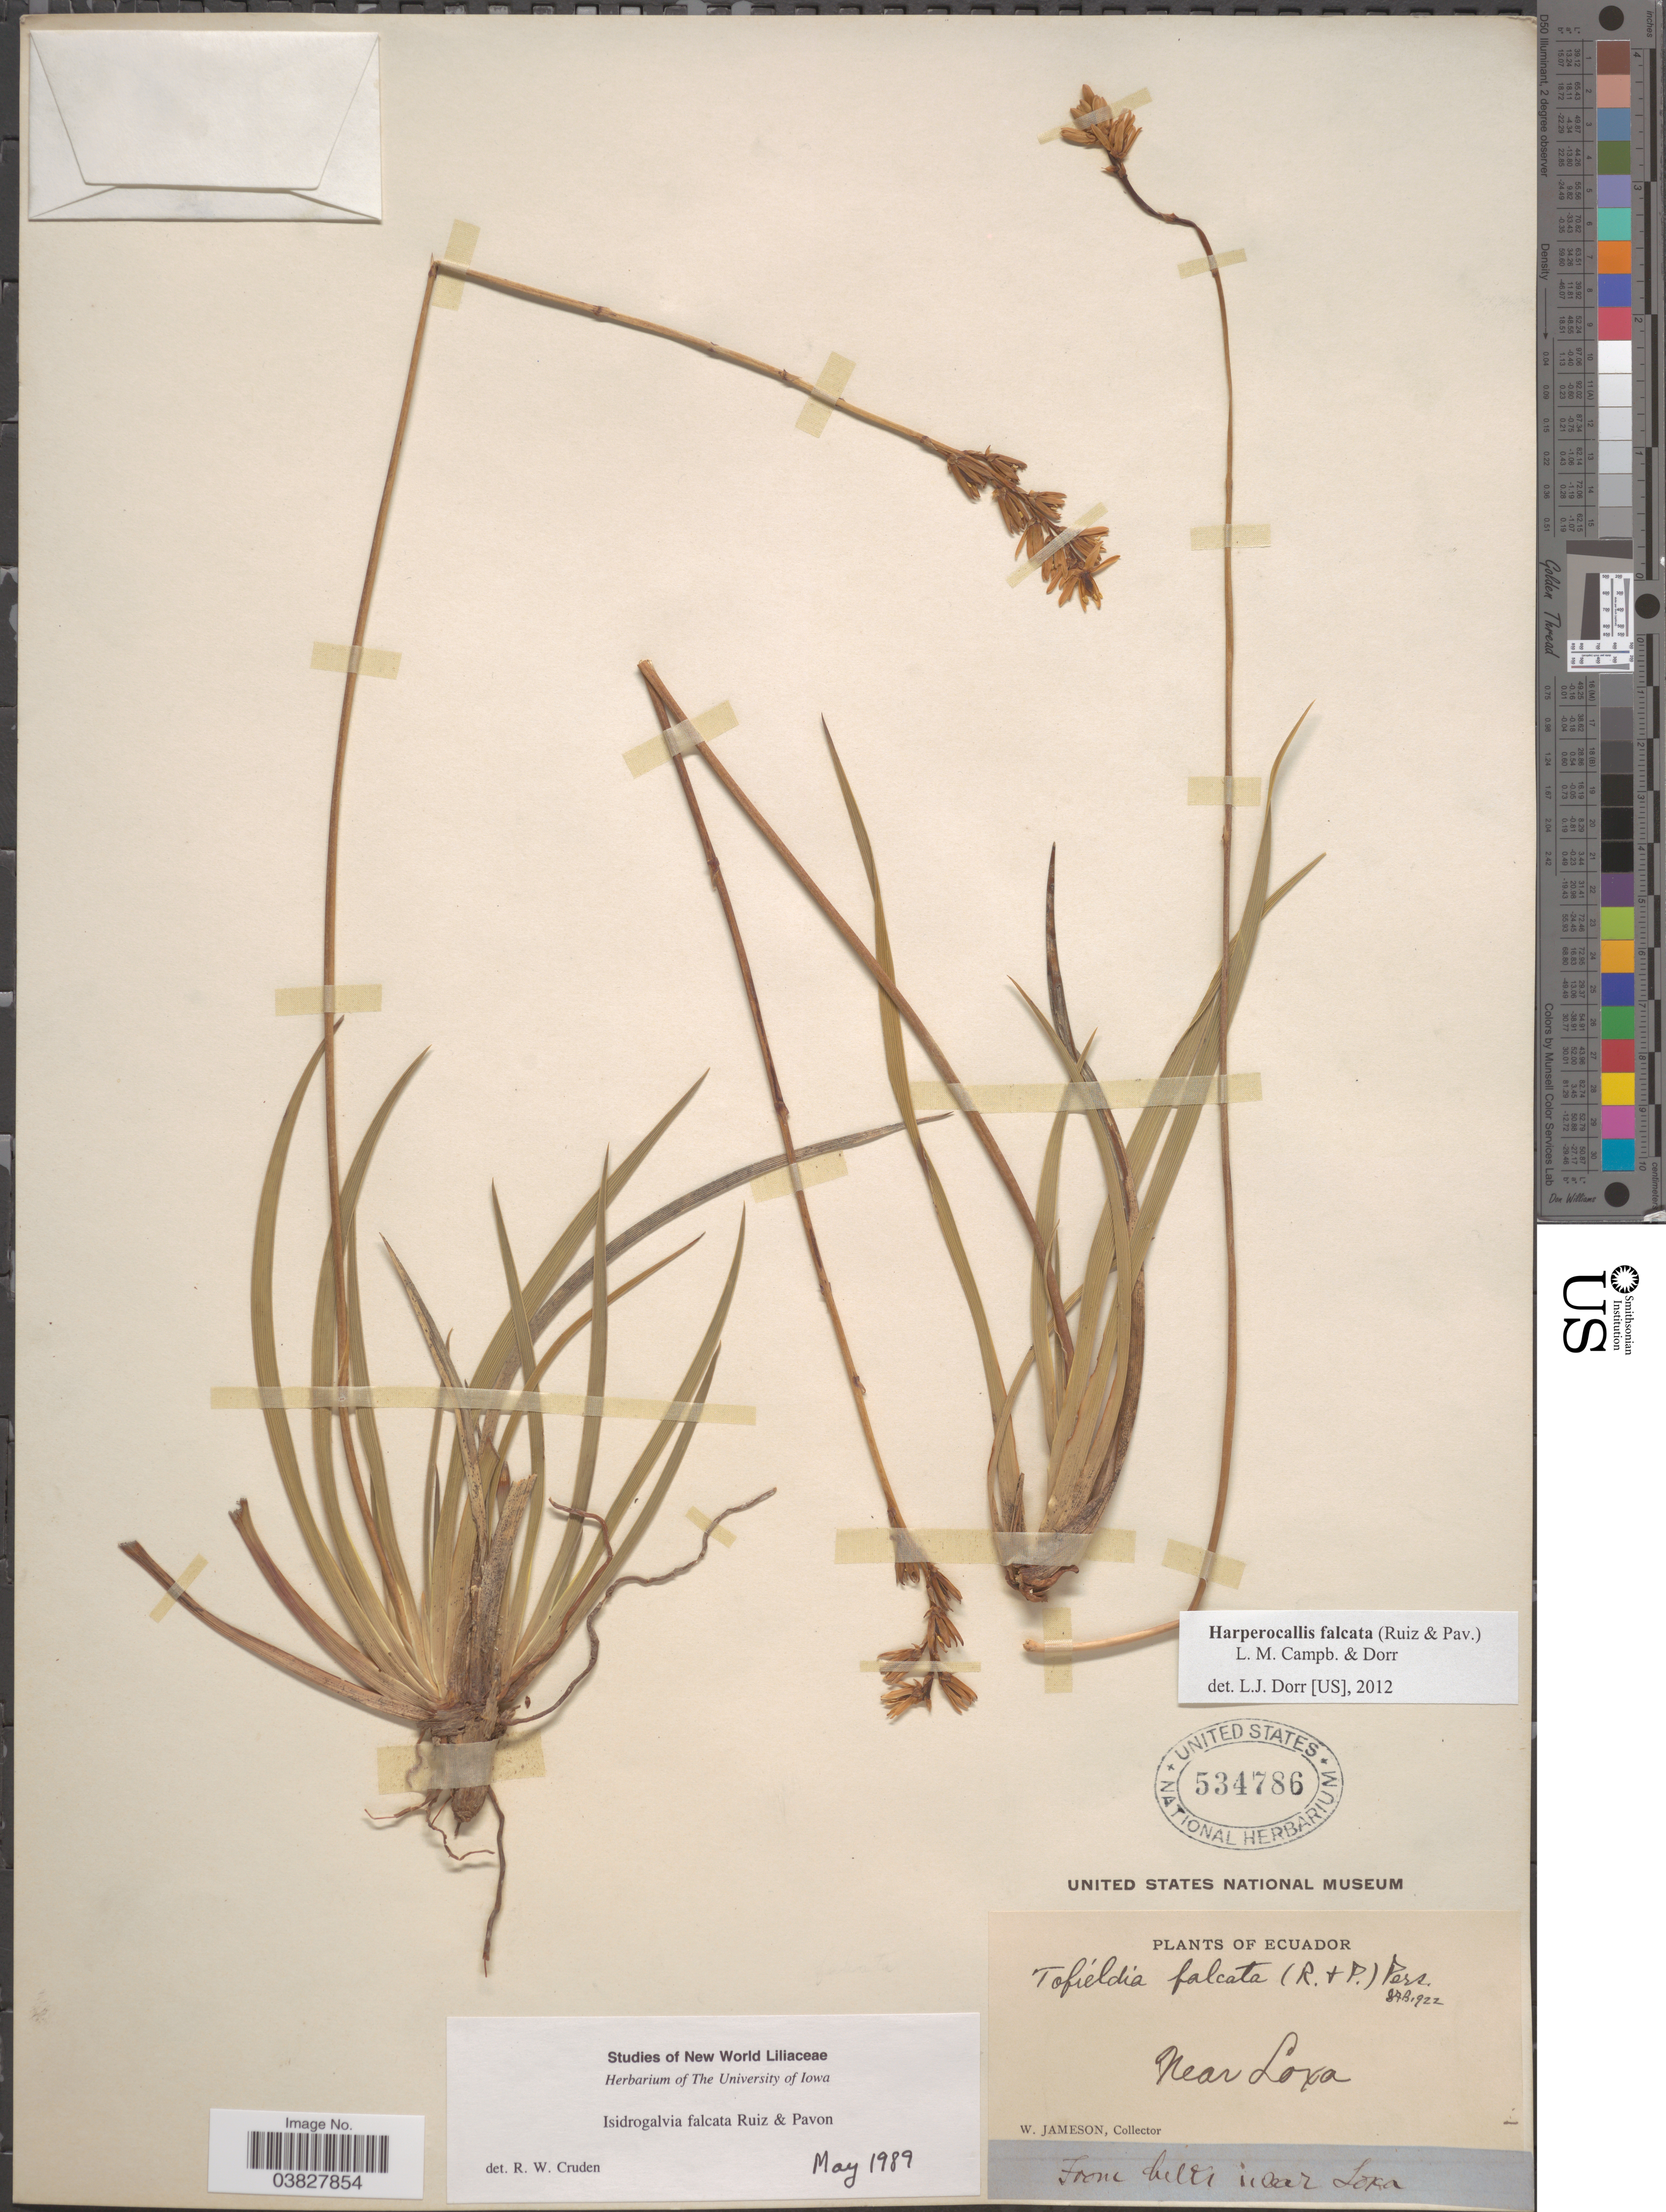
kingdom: Plantae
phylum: Tracheophyta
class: Liliopsida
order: Alismatales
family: Tofieldiaceae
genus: Harperocallis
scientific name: Harperocallis falcata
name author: (Ruiz & Pav.) L.M. Campb. & Dorr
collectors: W. Jameson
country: Ecuador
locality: From hills near Loxa.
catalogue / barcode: US 534786